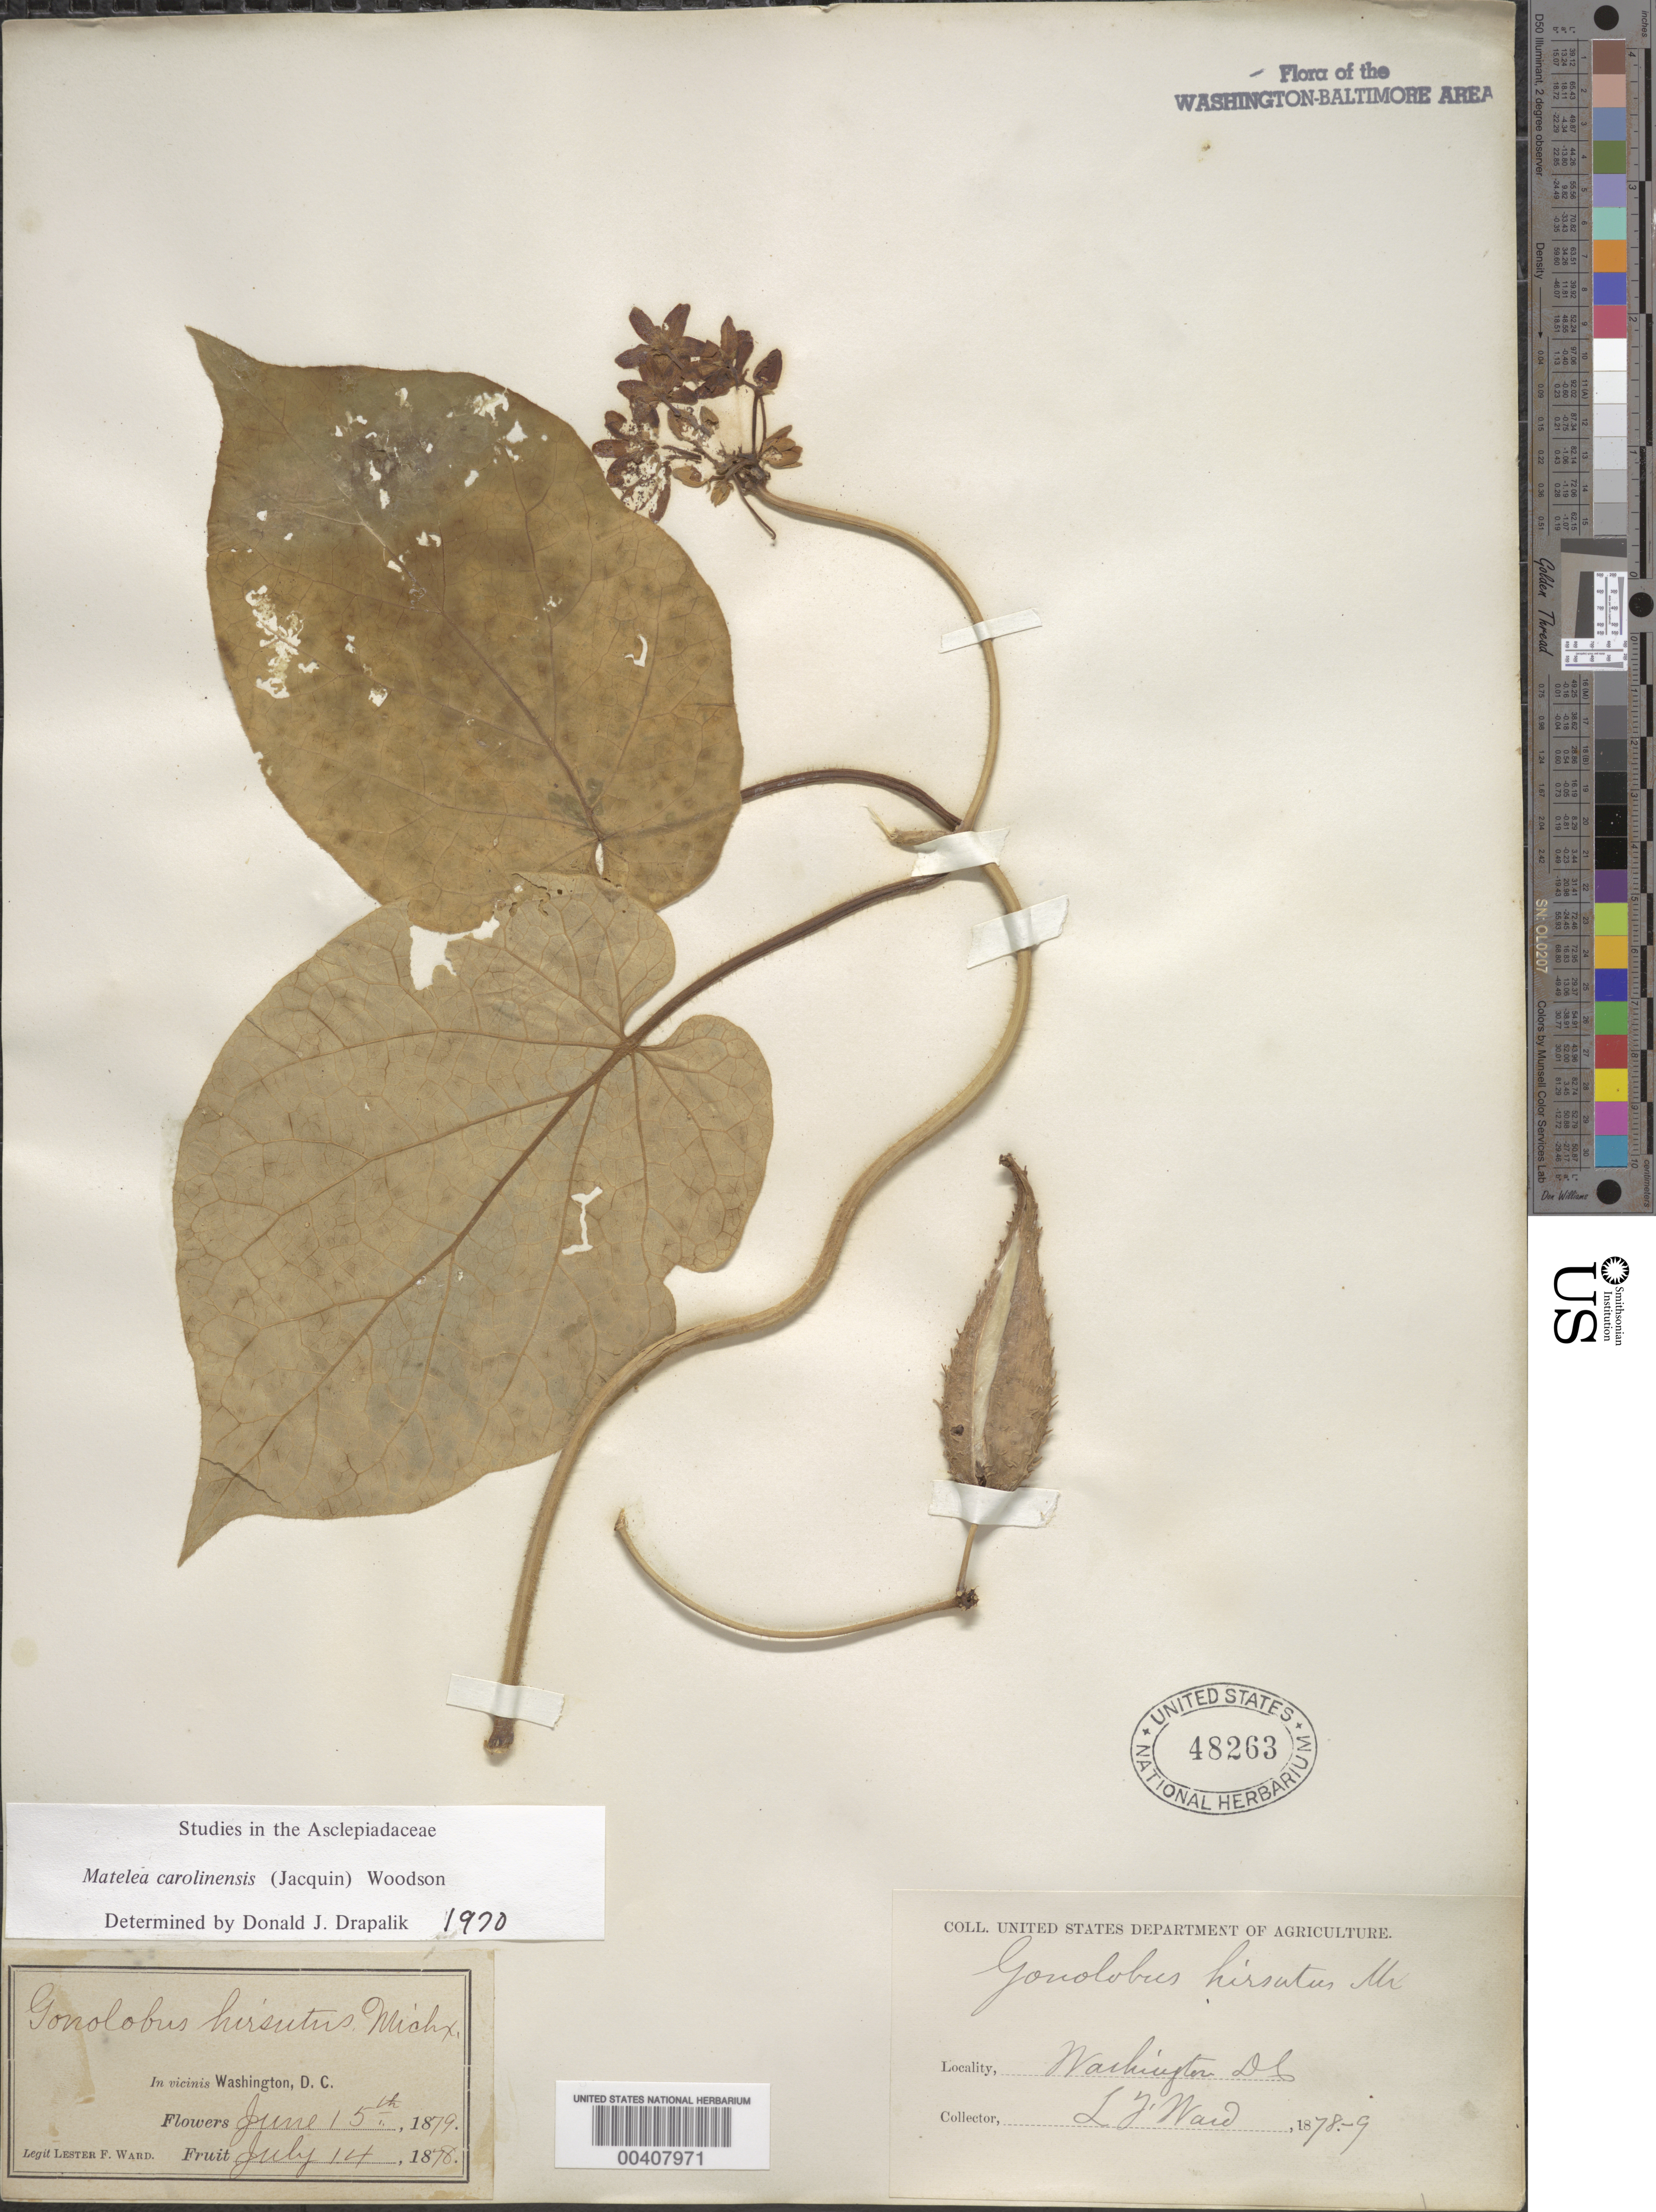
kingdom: Plantae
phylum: Tracheophyta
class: Magnoliopsida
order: Gentianales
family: Apocynaceae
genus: Matelea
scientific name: Matelea carolinensis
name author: (Jacq.) Woodson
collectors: L. F. Ward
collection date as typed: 1878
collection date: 1878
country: United States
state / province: District of Columbia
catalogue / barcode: US 48263